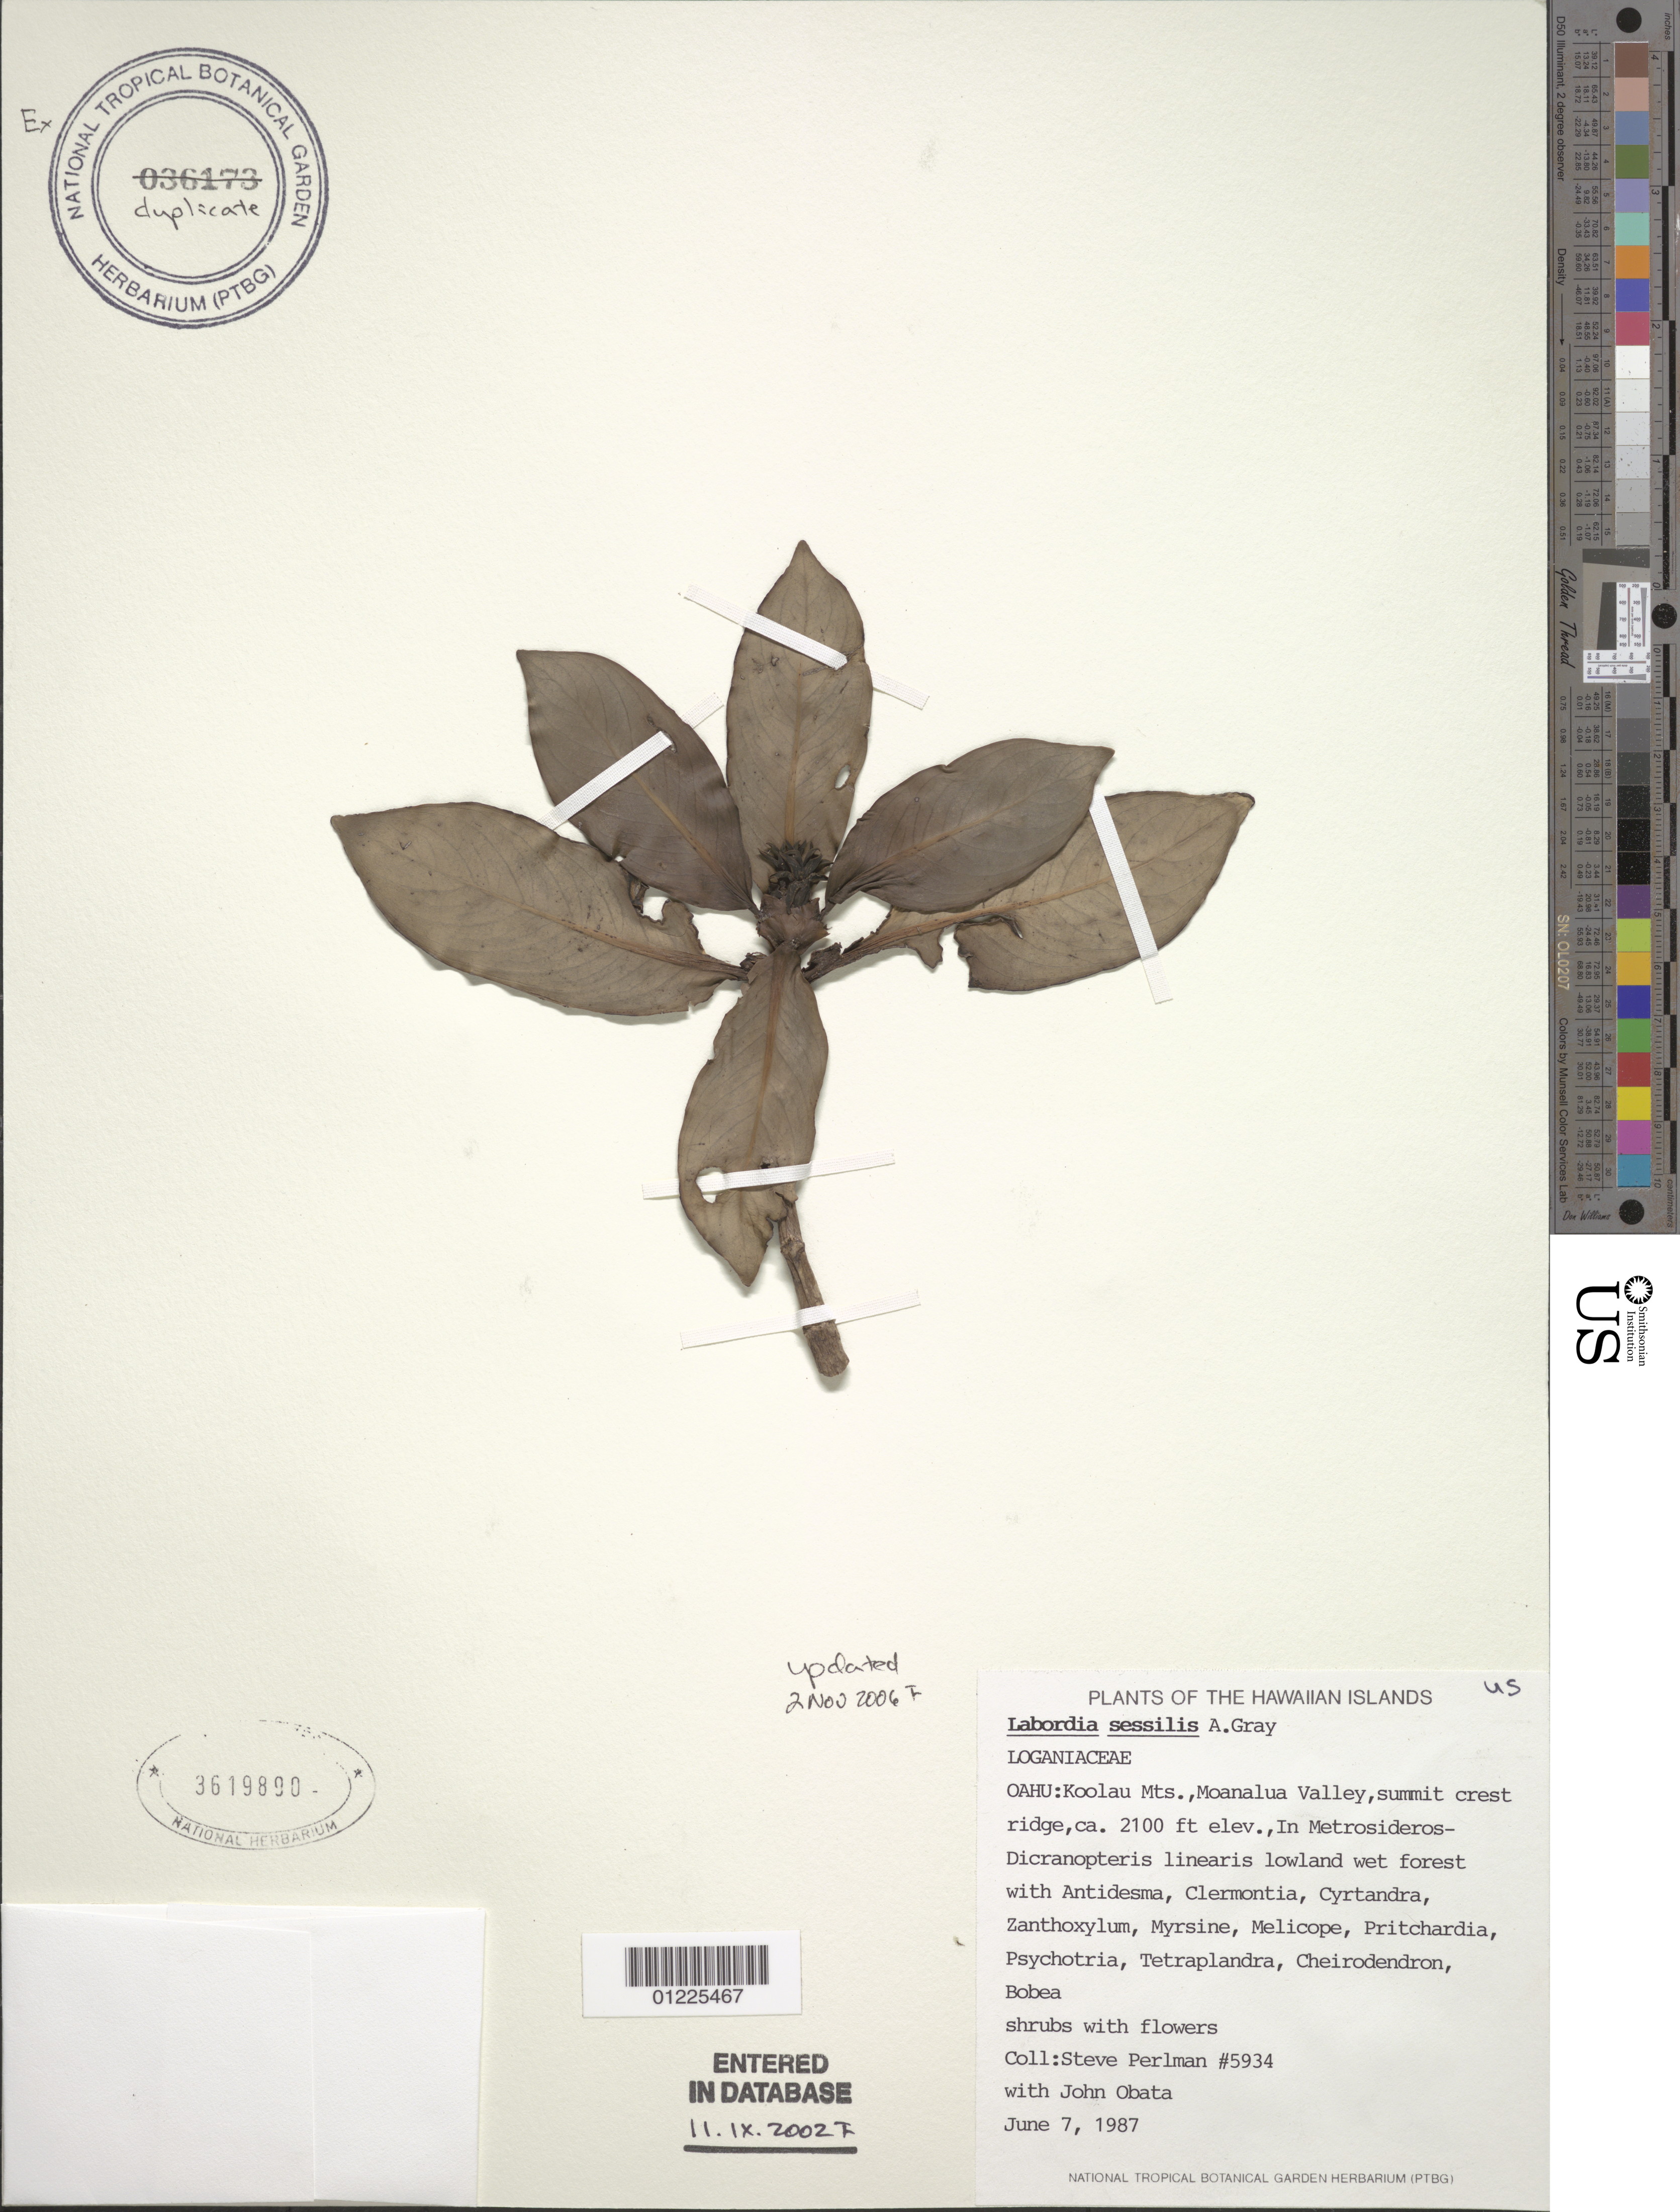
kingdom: Plantae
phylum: Tracheophyta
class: Magnoliopsida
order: Gentianales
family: Loganiaceae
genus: Geniostoma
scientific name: Geniostoma hymenopodum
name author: (O. Deg. & Sherff) Byng & Christenh.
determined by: Wagner, W. L., (BOT), Smithsonian Institution - National Museum of Natural History (UNITED STATES)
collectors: S. P. Perlman & J. Obata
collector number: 5934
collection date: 1987-06-07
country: United States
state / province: Hawaii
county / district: Honolulu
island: Oahu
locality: Koolau Mts, Moanalua Valley, summit crest ridge.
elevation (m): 640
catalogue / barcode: US 3619890